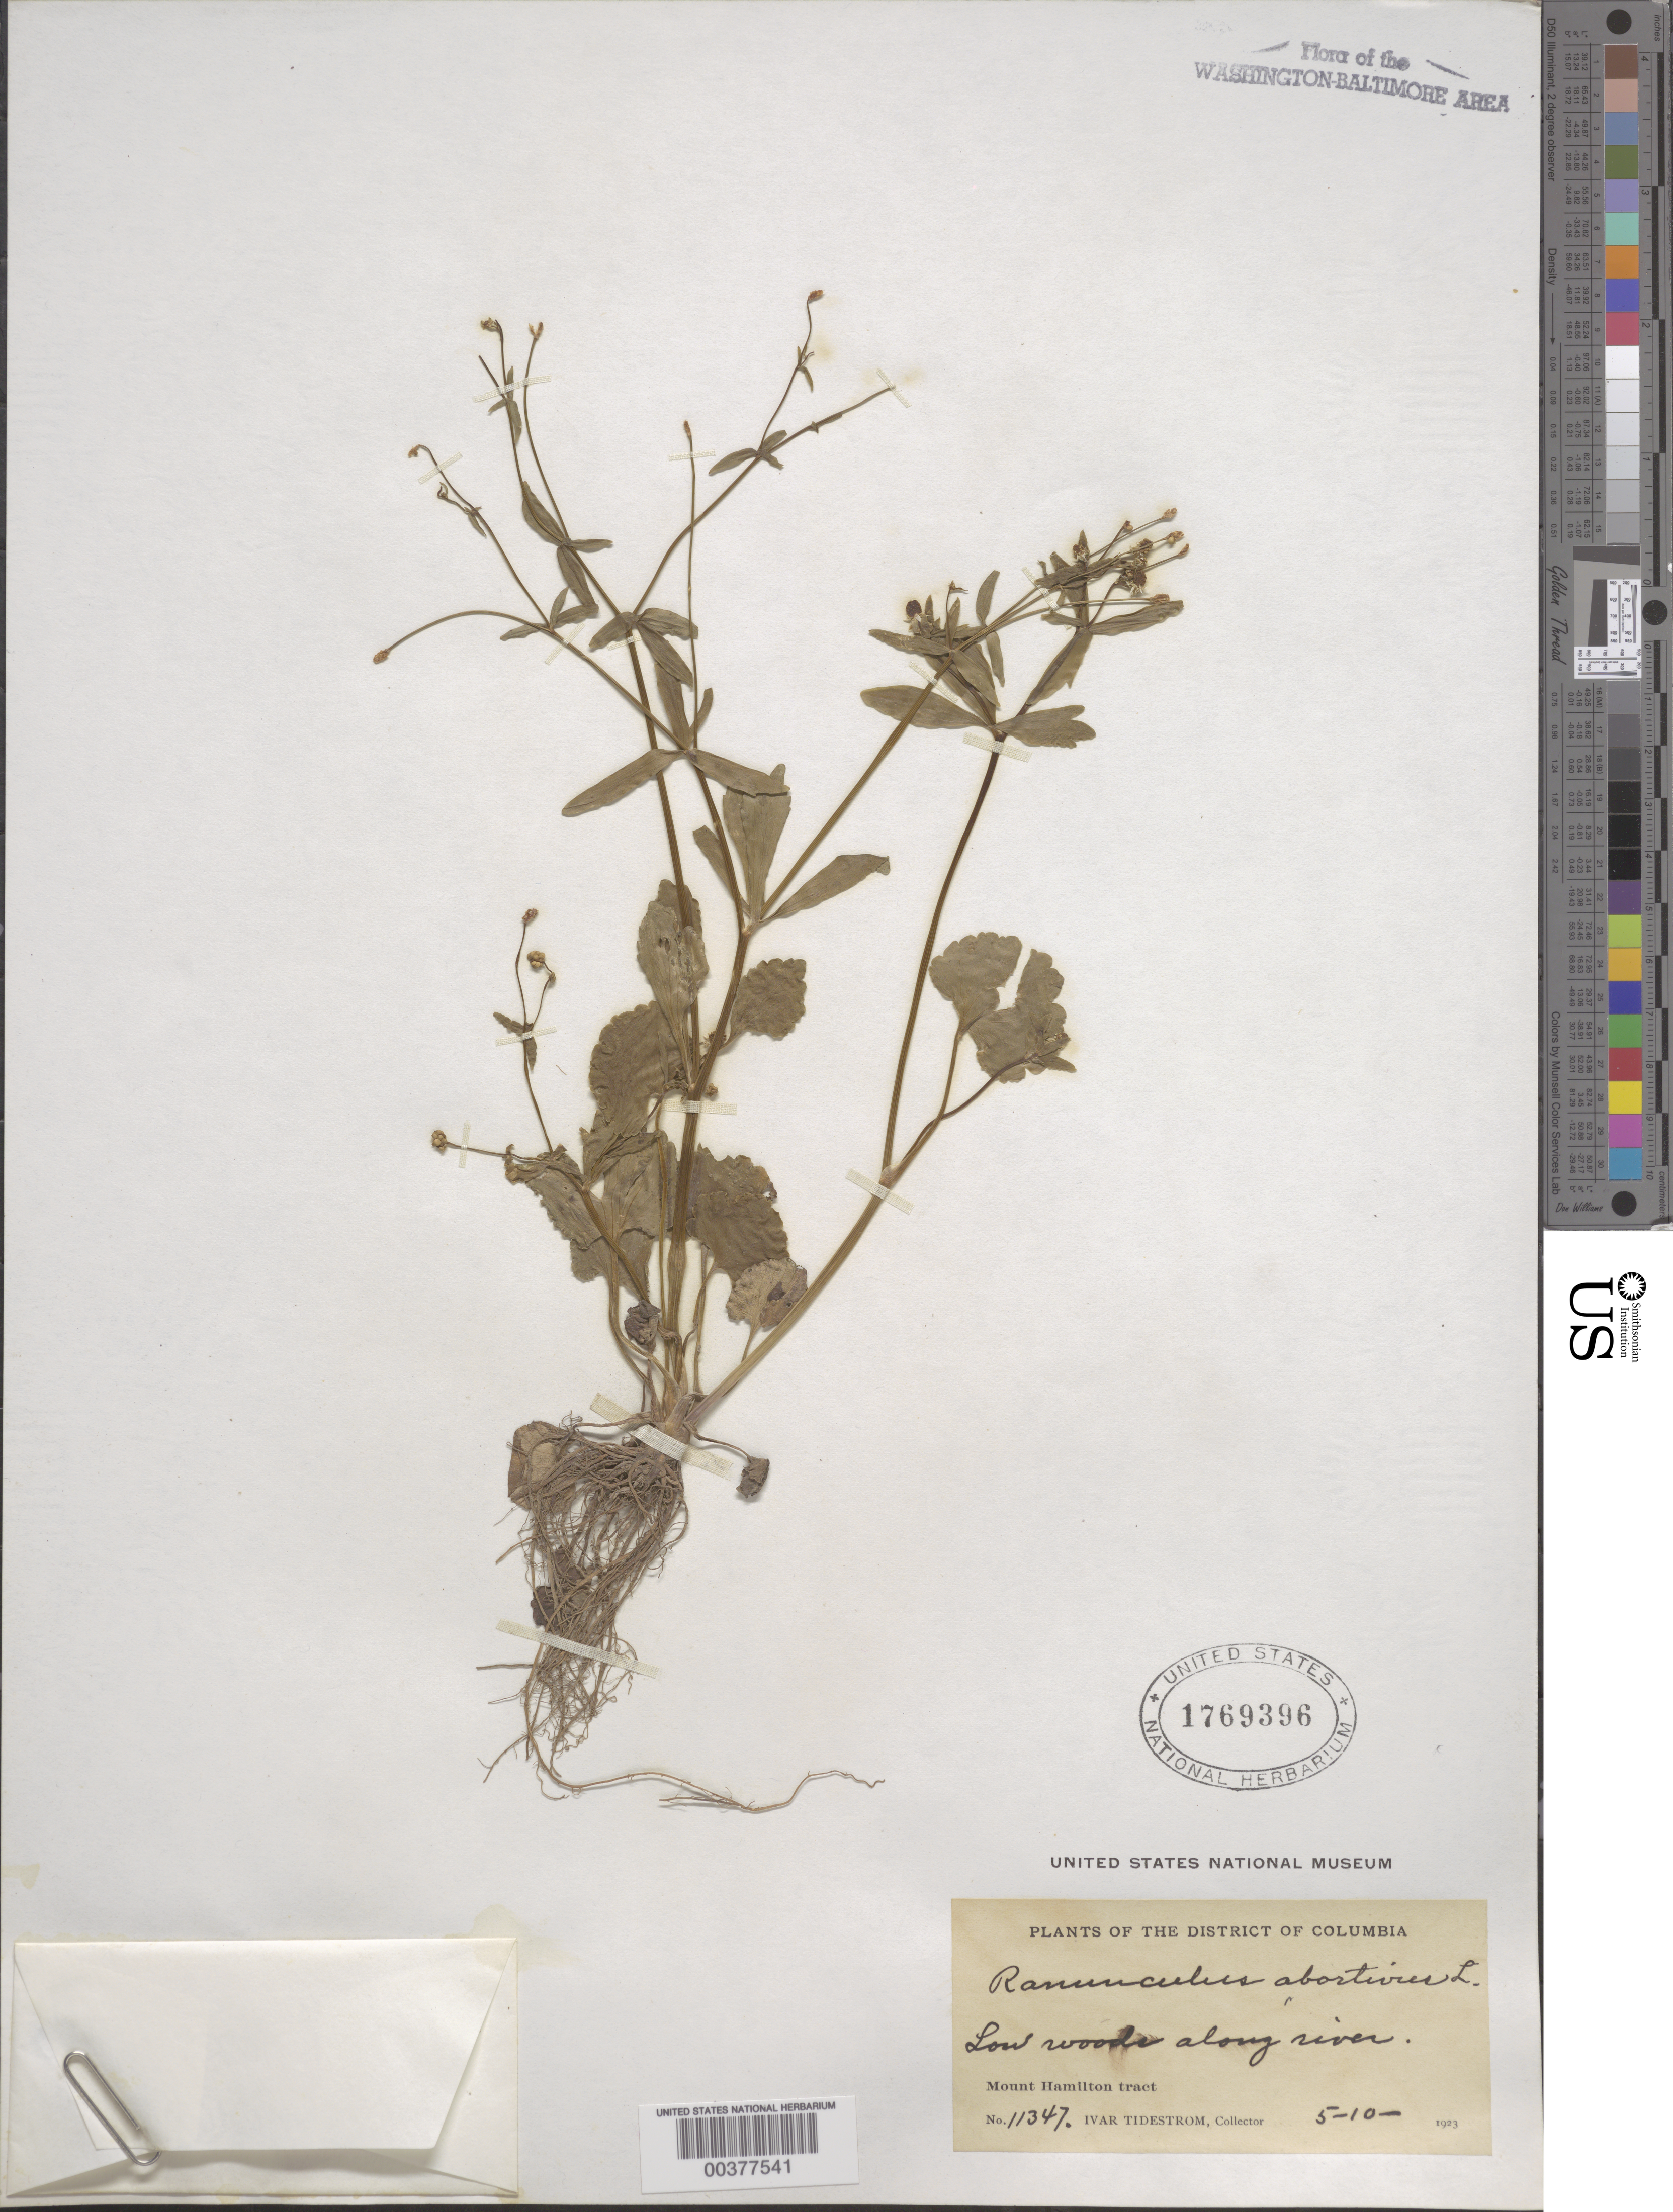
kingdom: Plantae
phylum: Tracheophyta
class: Magnoliopsida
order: Ranunculales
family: Ranunculaceae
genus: Ranunculus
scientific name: Ranunculus abortivus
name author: L.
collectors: I. F. Tidestrom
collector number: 11347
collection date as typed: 10 May 1923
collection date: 1923-05-10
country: United States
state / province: District of Columbia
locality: Mount Hamilton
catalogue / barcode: US 1769396